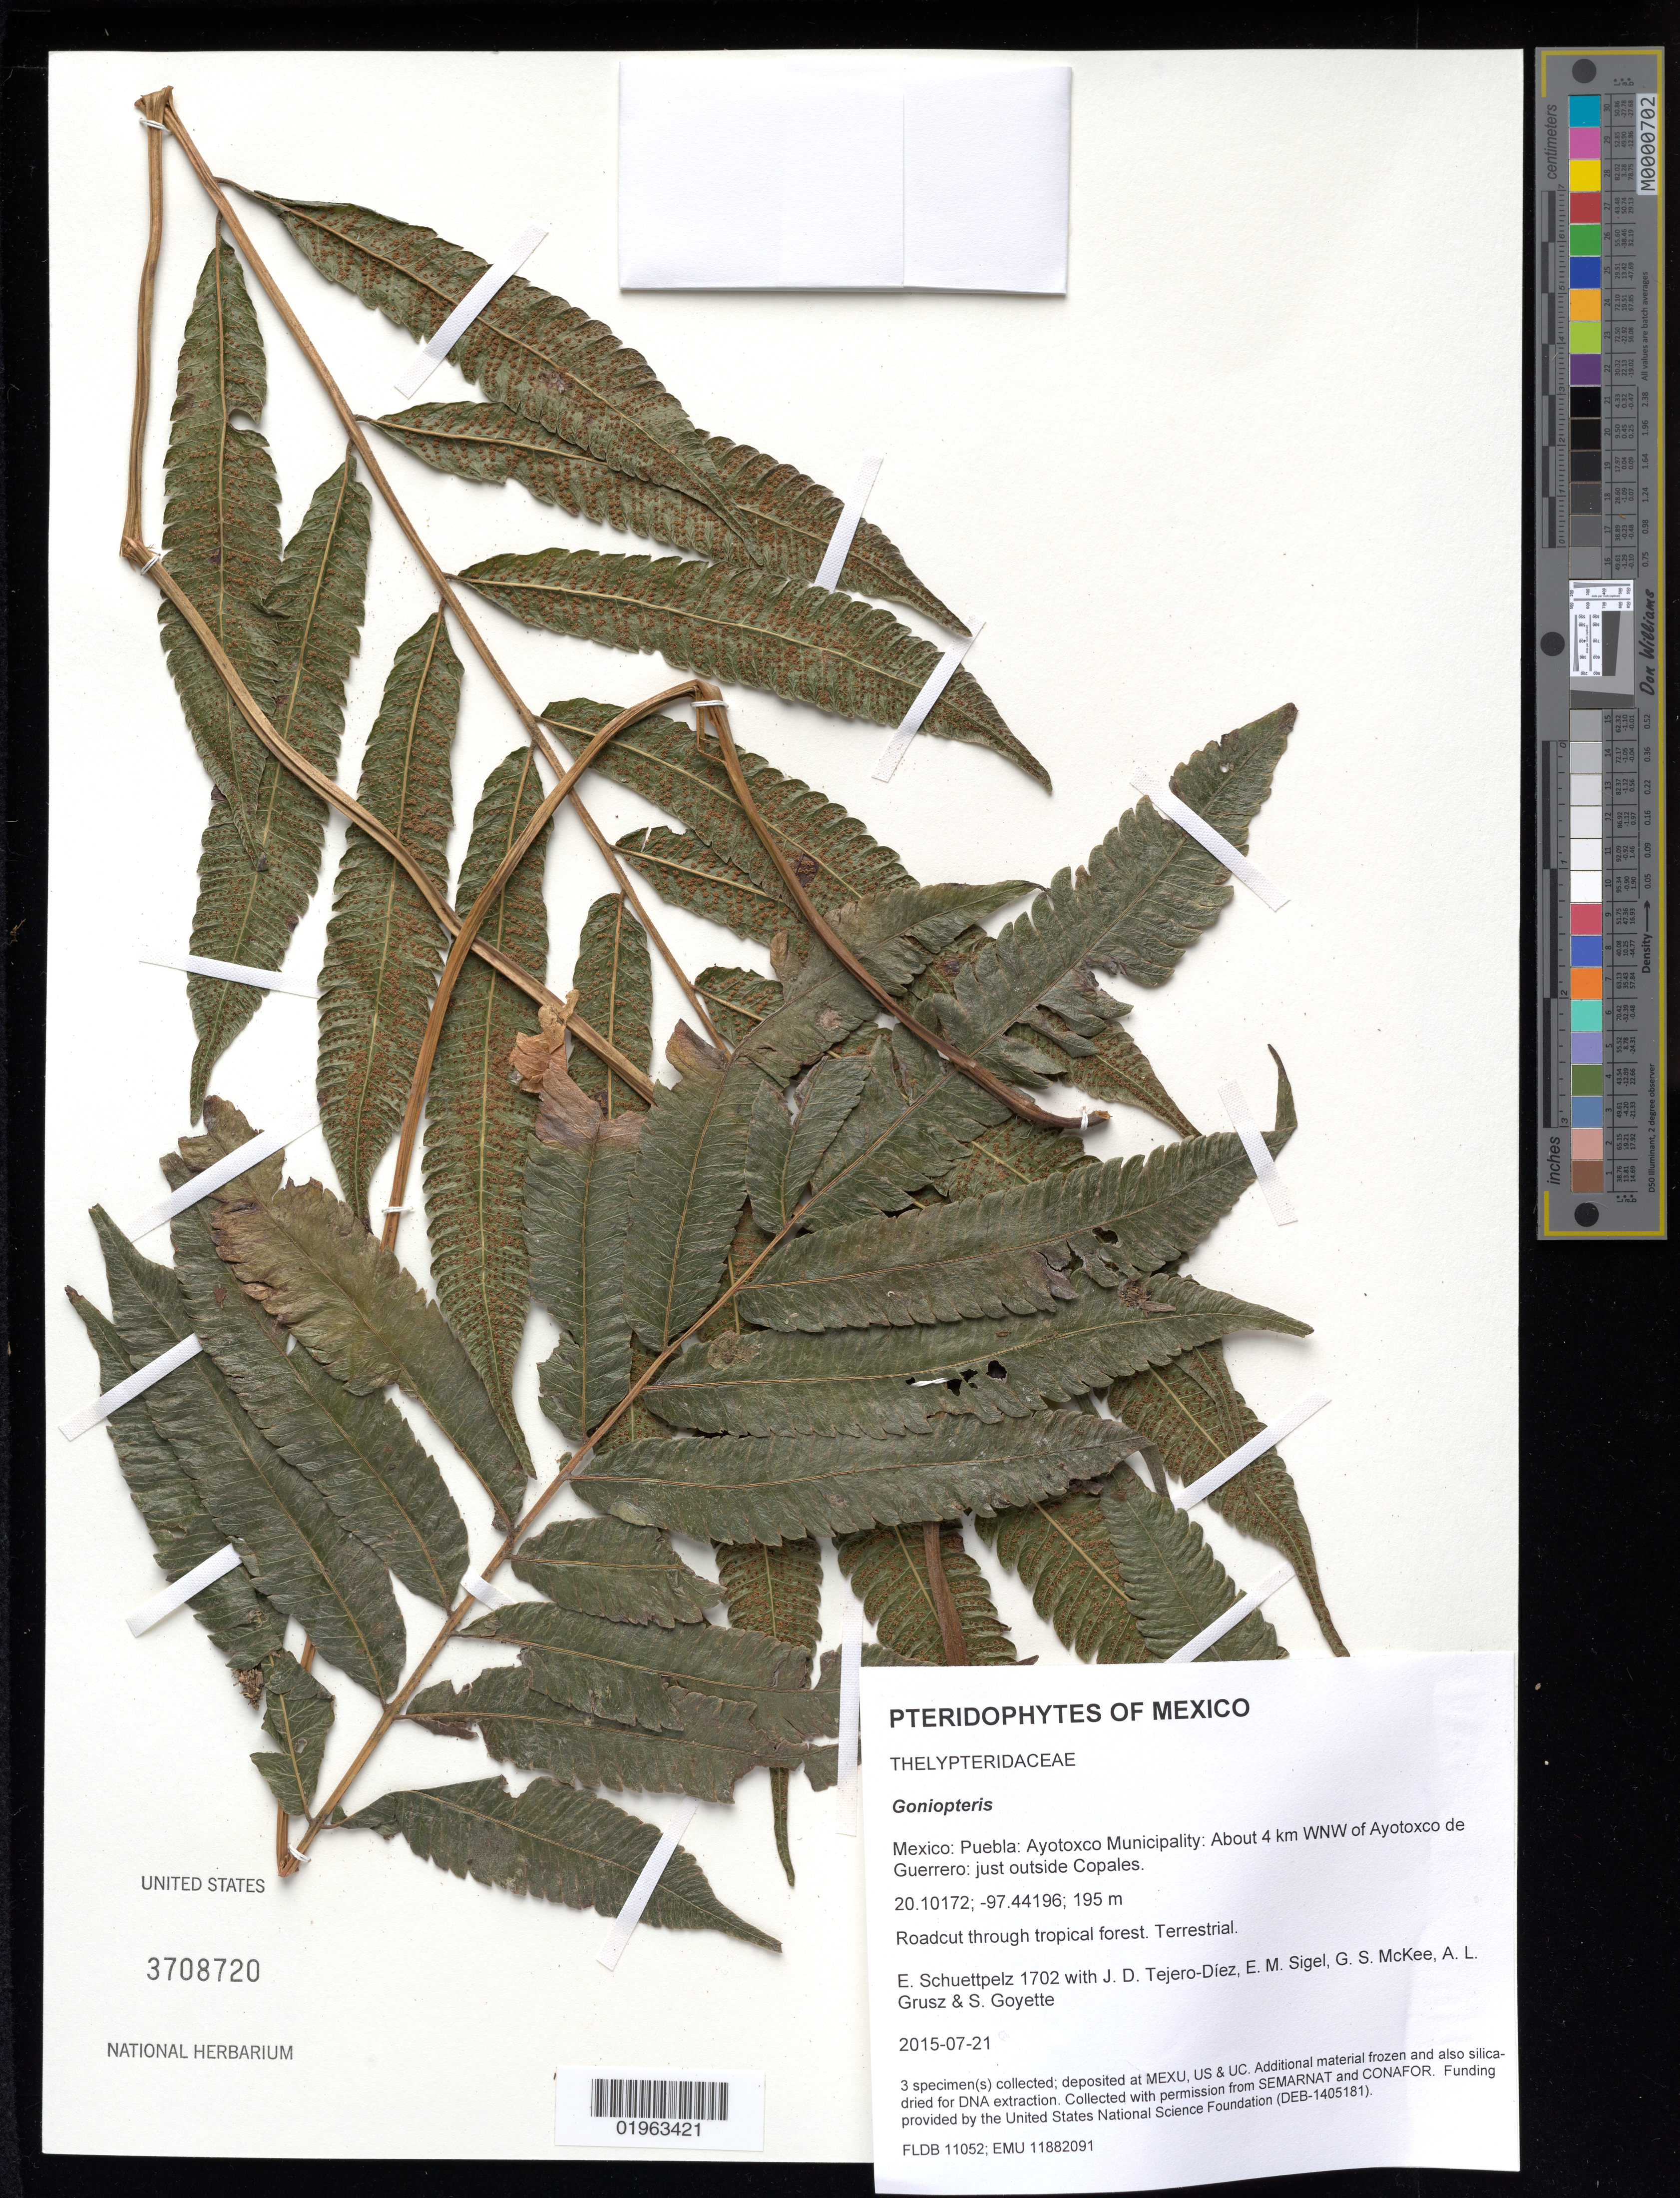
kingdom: Plantae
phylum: Tracheophyta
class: Polypodiopsida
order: Polypodiales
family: Thelypteridaceae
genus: Goniopteris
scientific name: Goniopteris sp.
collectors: E. Schuettpelz, D. Tejero-Díez, E. M. Sigel, G. S. McKee & A. Grusz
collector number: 1702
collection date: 2015-07-21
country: Mexico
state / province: Puebla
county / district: Ayotoxco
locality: About 4 km WNW of Ayotoxco de Guerrero: just outside Copales.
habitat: Roadcut through tropical forest.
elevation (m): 195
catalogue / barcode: US 3708720